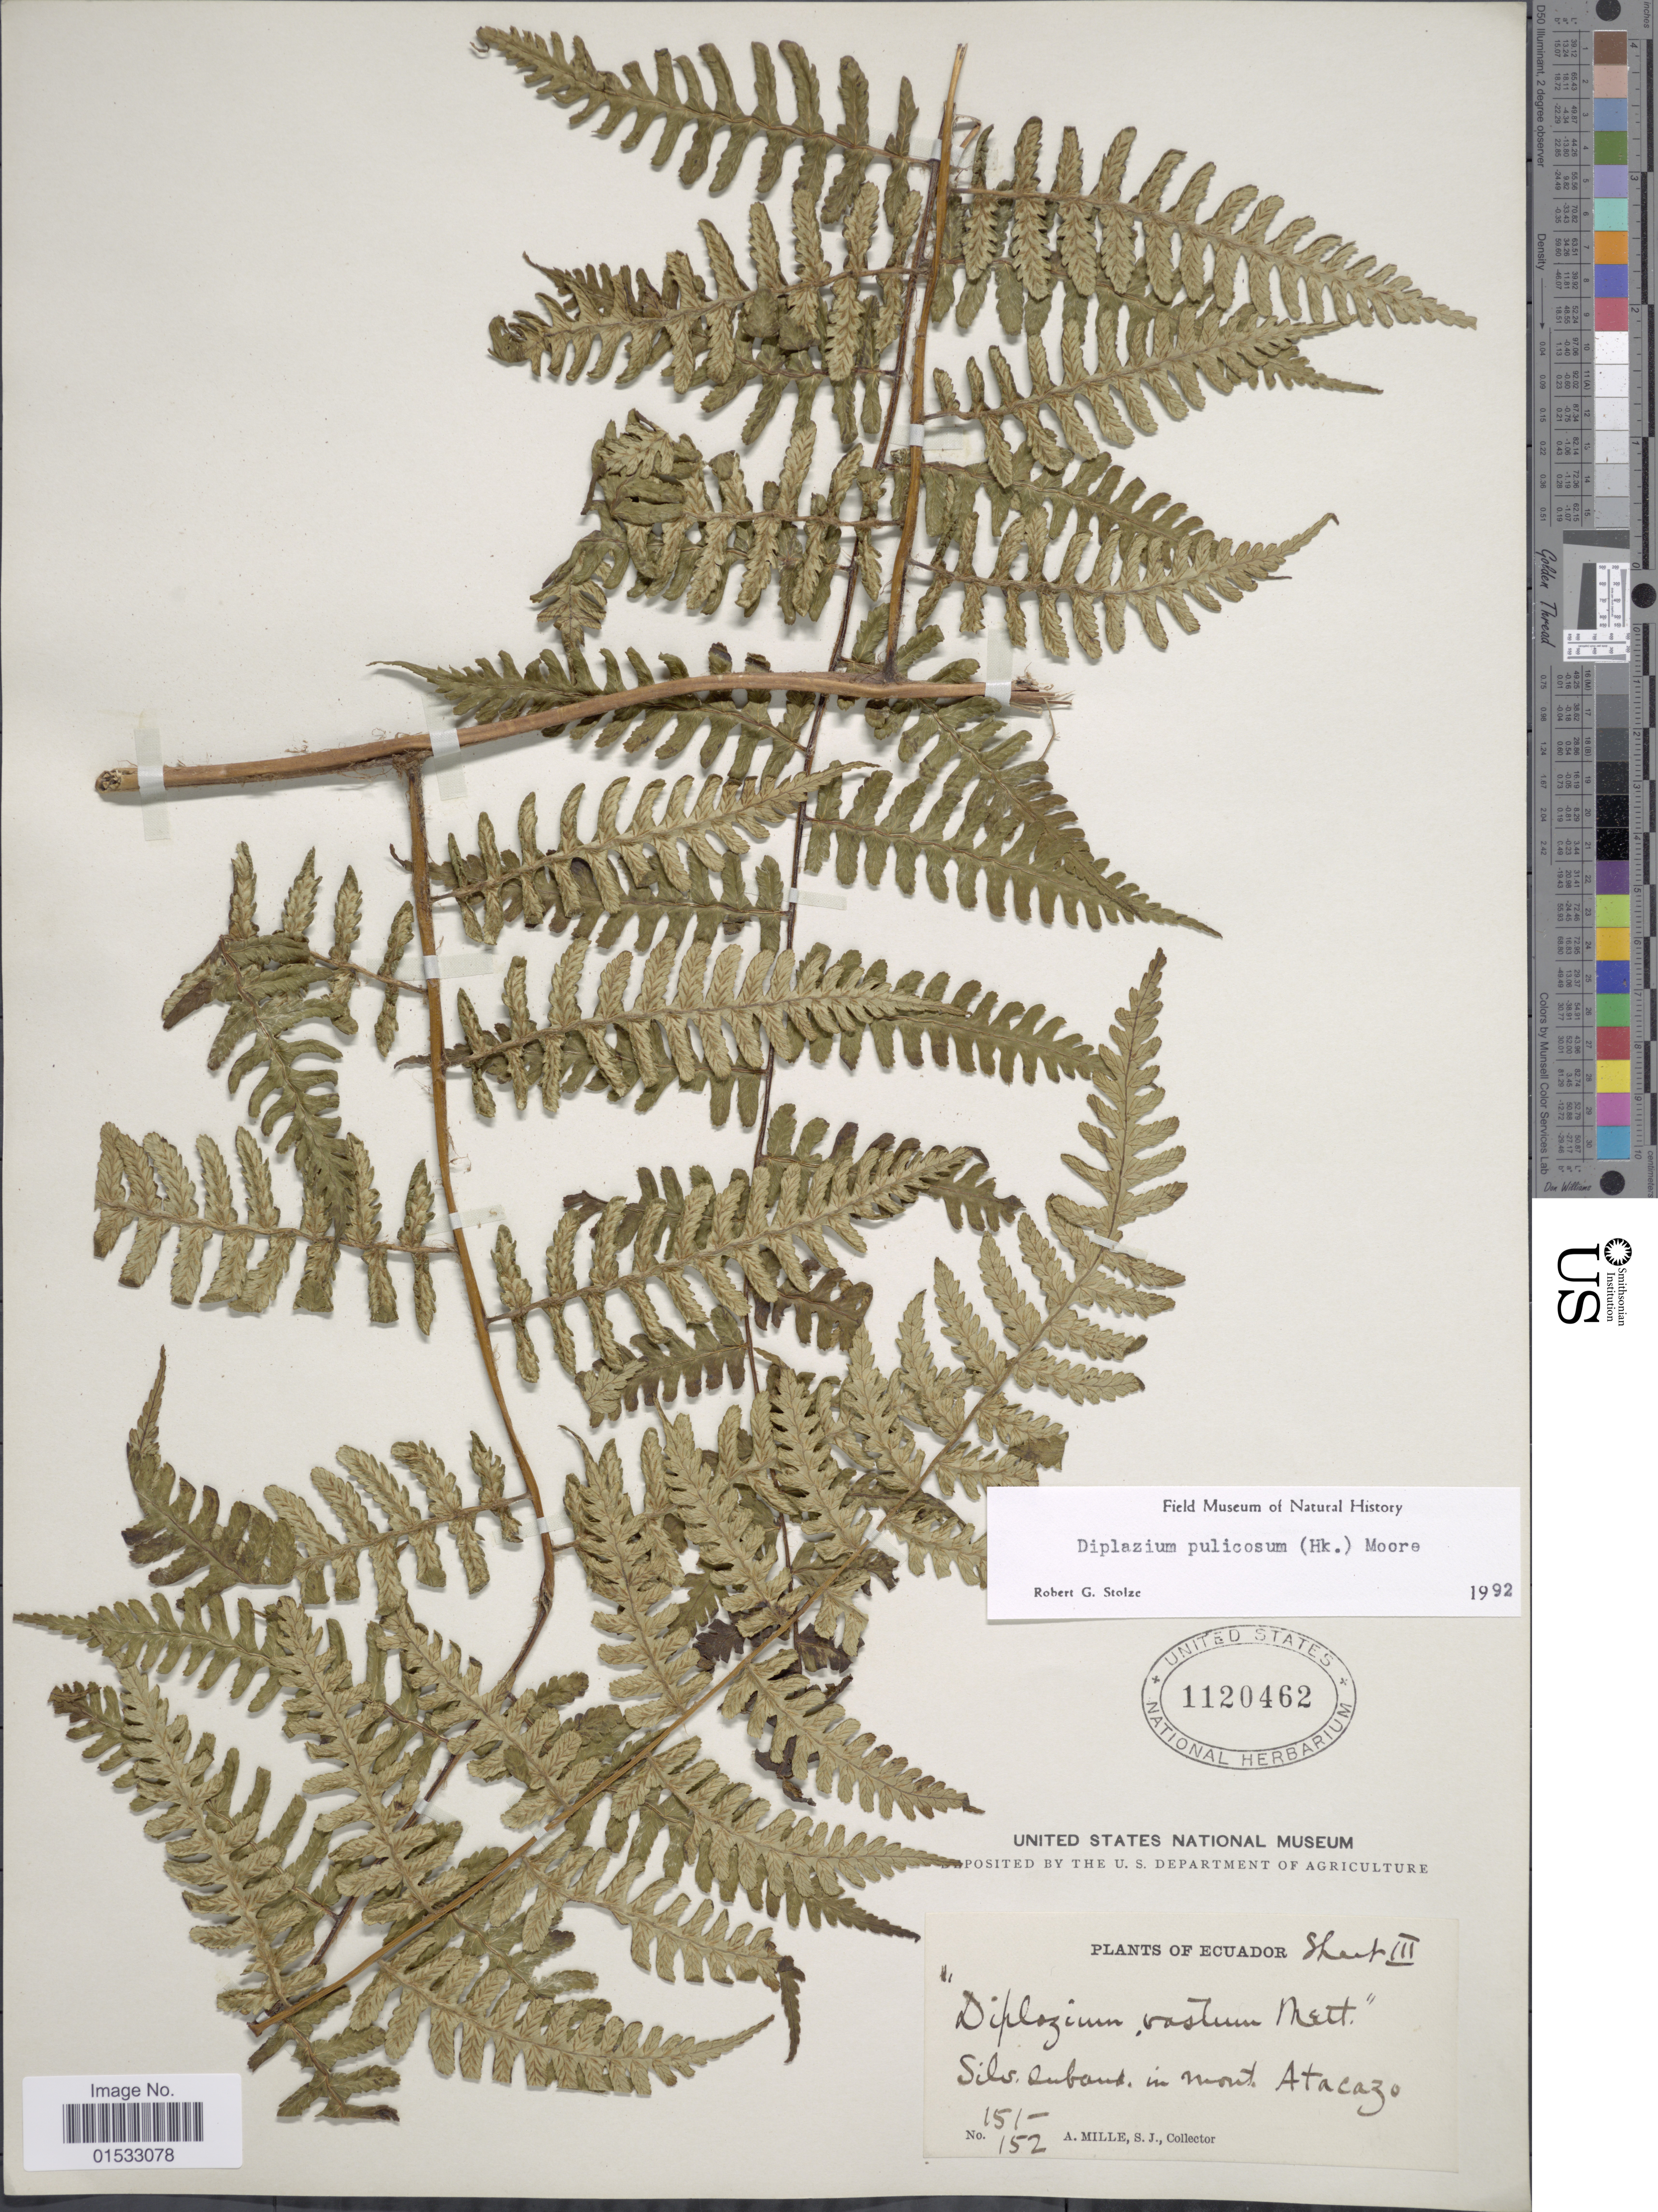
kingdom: Plantae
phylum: Tracheophyta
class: Polypodiopsida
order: Polypodiales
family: Athyriaceae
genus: Diplazium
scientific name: Diplazium pulicosum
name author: (Hook.) T. Moore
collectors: A. Mille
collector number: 151-152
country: Ecuador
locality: Silv. suband in mont. Atacazo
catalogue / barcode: US 1120462